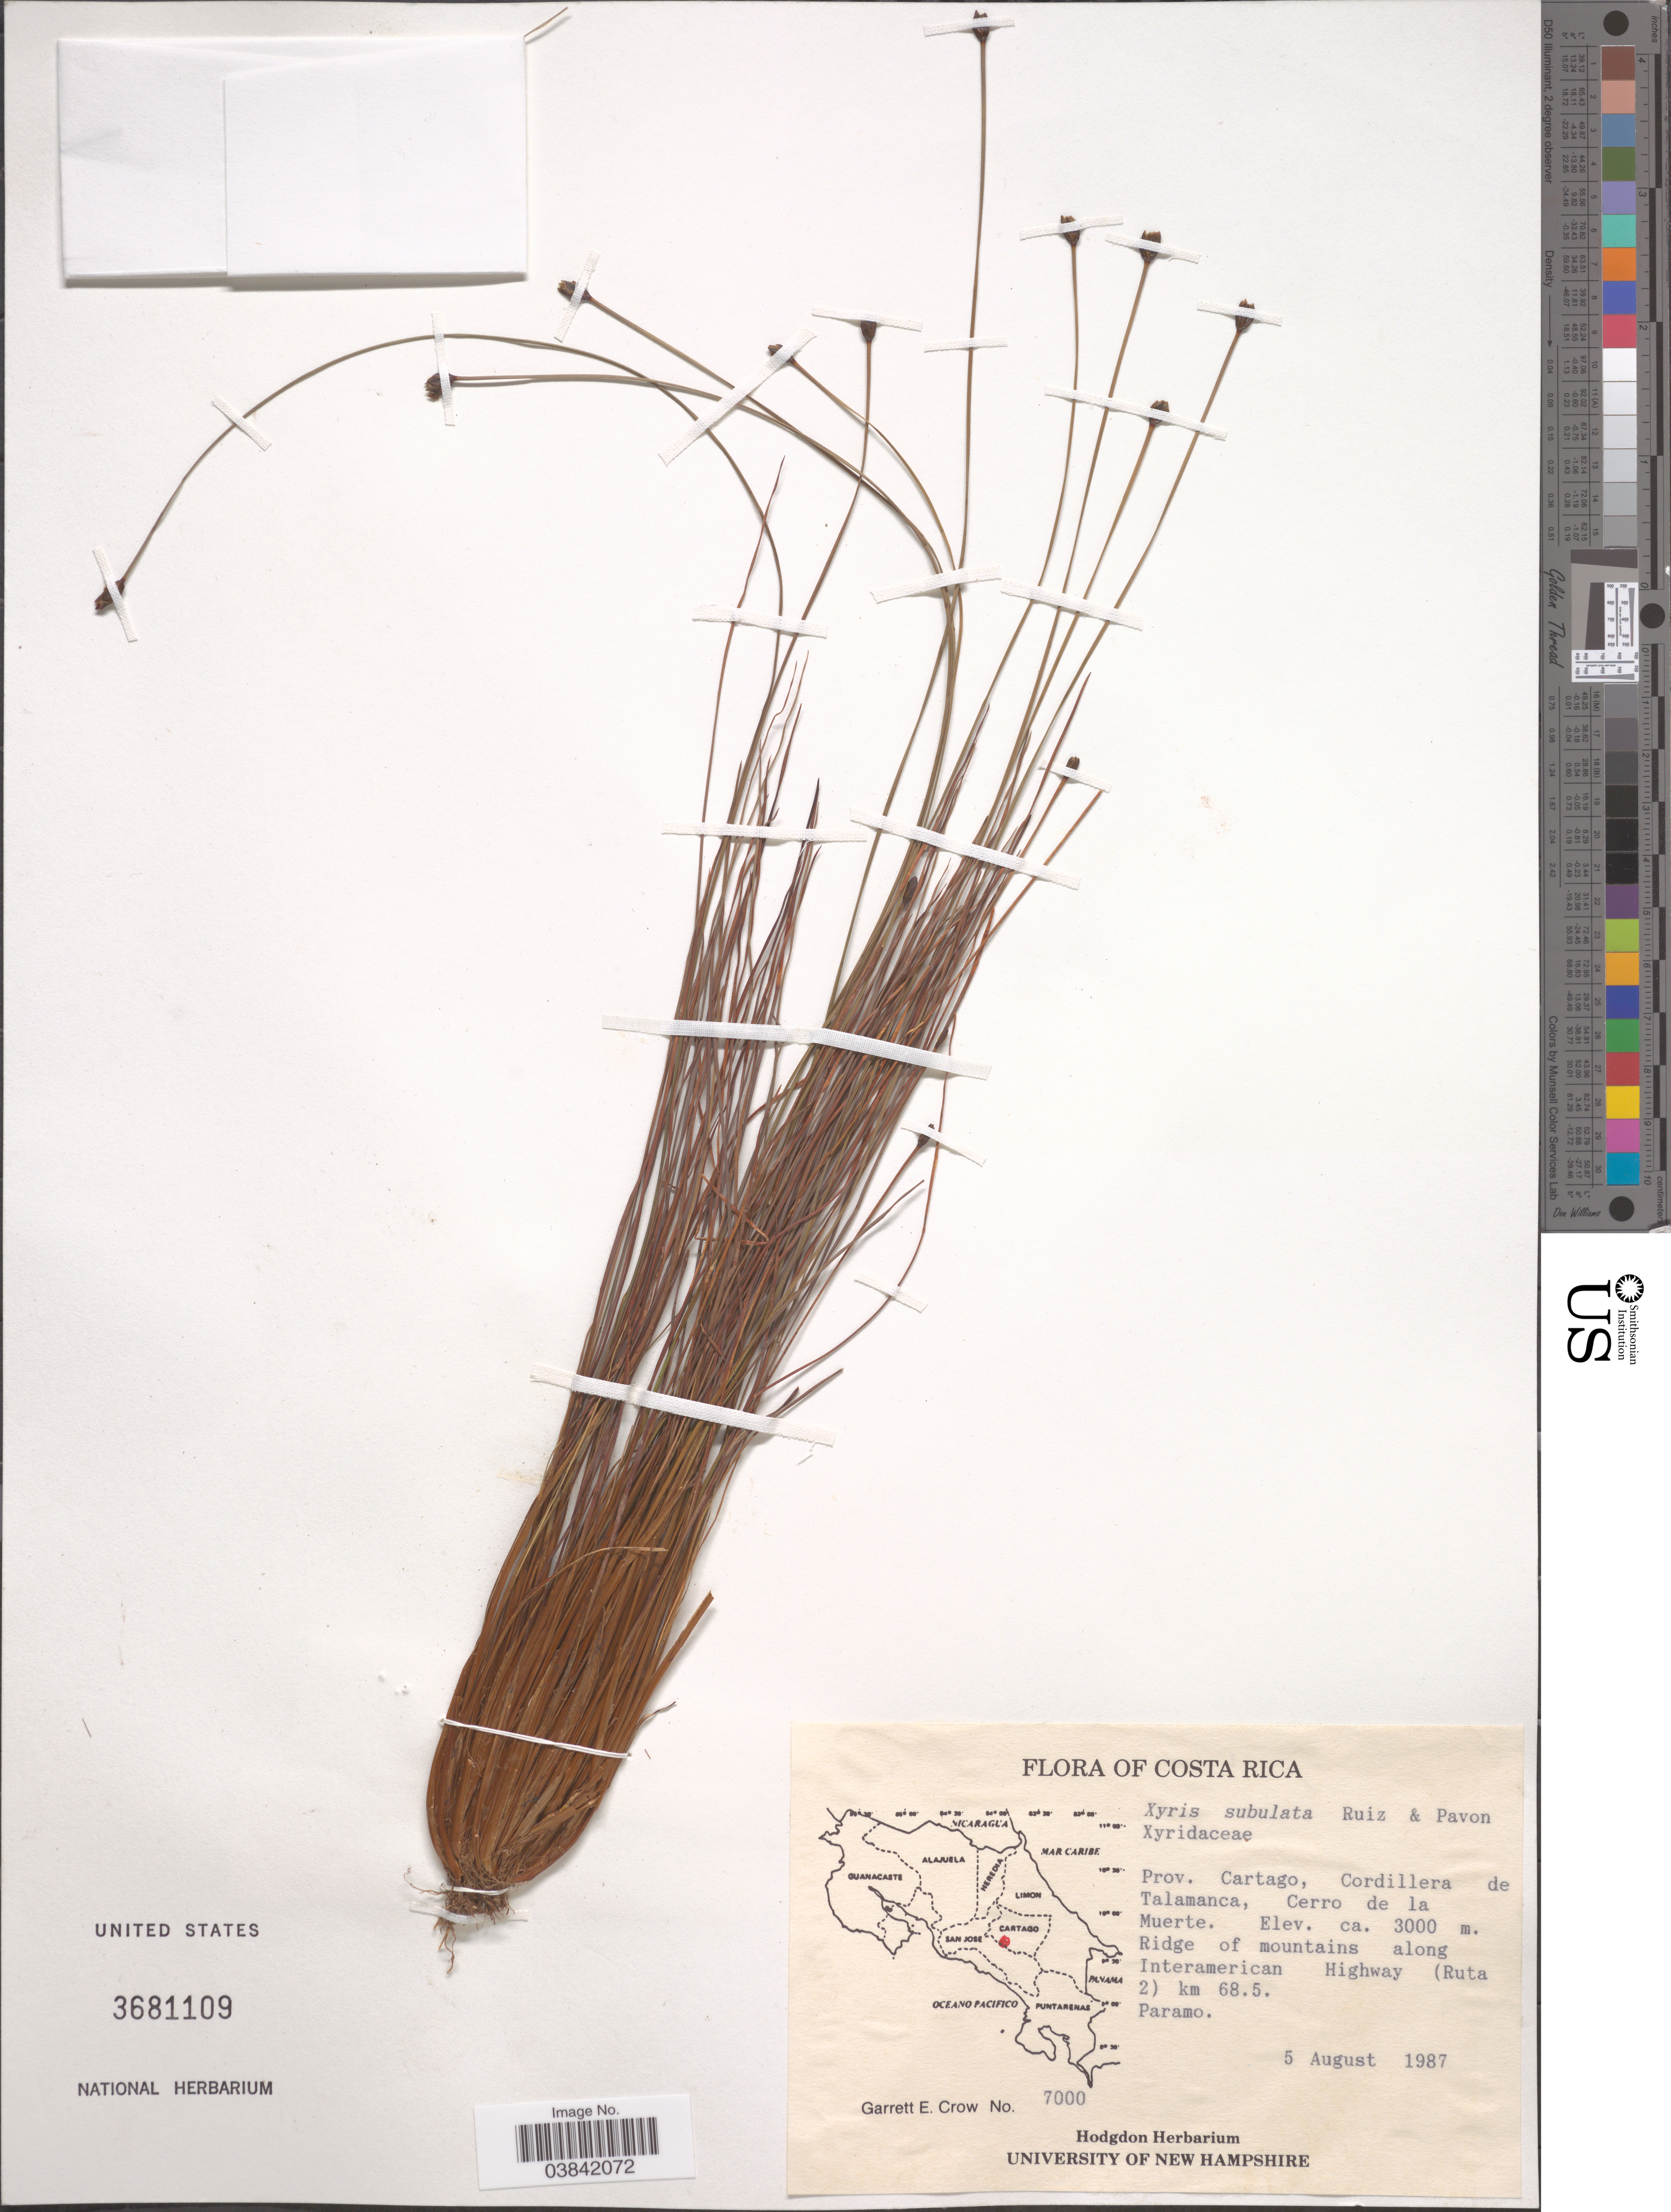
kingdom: Plantae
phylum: Tracheophyta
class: Liliopsida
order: Poales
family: Xyridaceae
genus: Xyris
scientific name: Xyris subulata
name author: Ruiz & Pav.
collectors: G. E. Crow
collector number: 7000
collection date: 1987-08-05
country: Costa Rica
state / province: Cartago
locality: Cordillera de Talamanca, Cerro de la Muerte. Ridge of mountains along Interamerican Highway (Ruta 2) km 68.5. Paramo.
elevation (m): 3000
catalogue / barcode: US 3681109